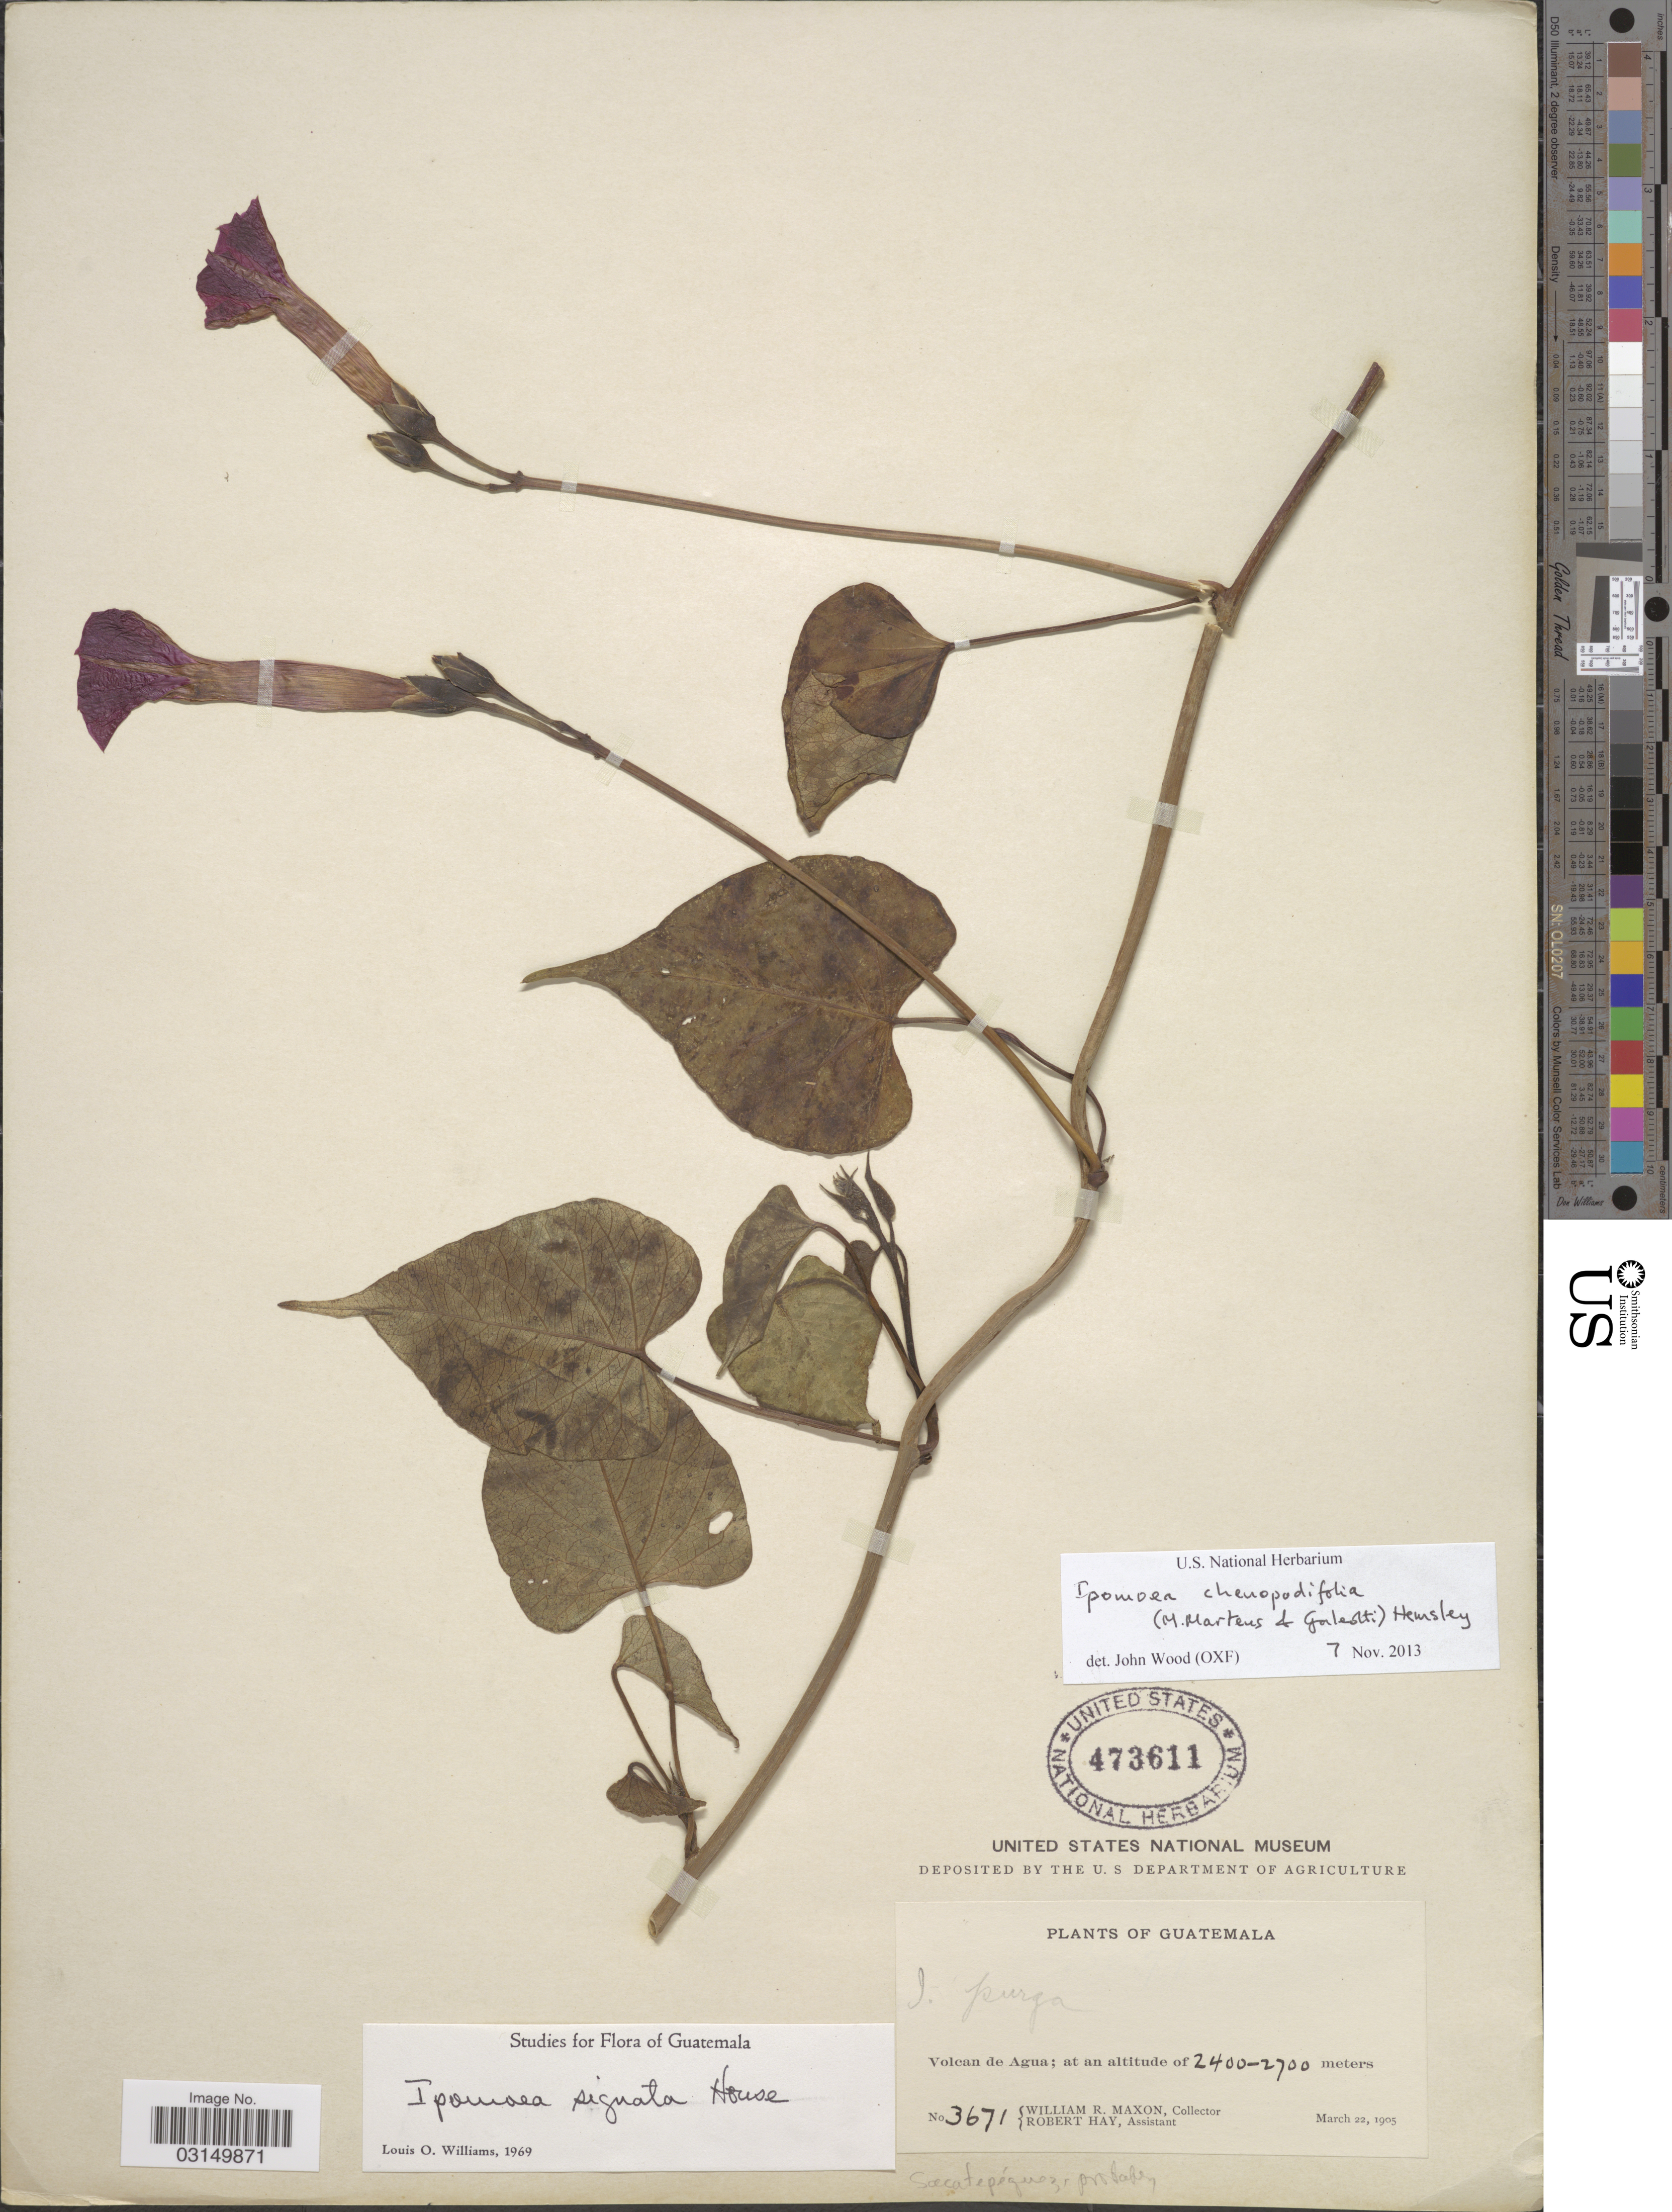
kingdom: Plantae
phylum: Tracheophyta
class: Magnoliopsida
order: Solanales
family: Convolvulaceae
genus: Ipomoea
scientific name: Ipomoea chenopodiifolia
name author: (M. Martens & Galeotti) Hemsl.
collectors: W. R. Maxon & R. Hay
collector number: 3671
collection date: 1905-03-22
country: Guatemala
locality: Volcan de Agua.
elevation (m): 2400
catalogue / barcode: US 473611